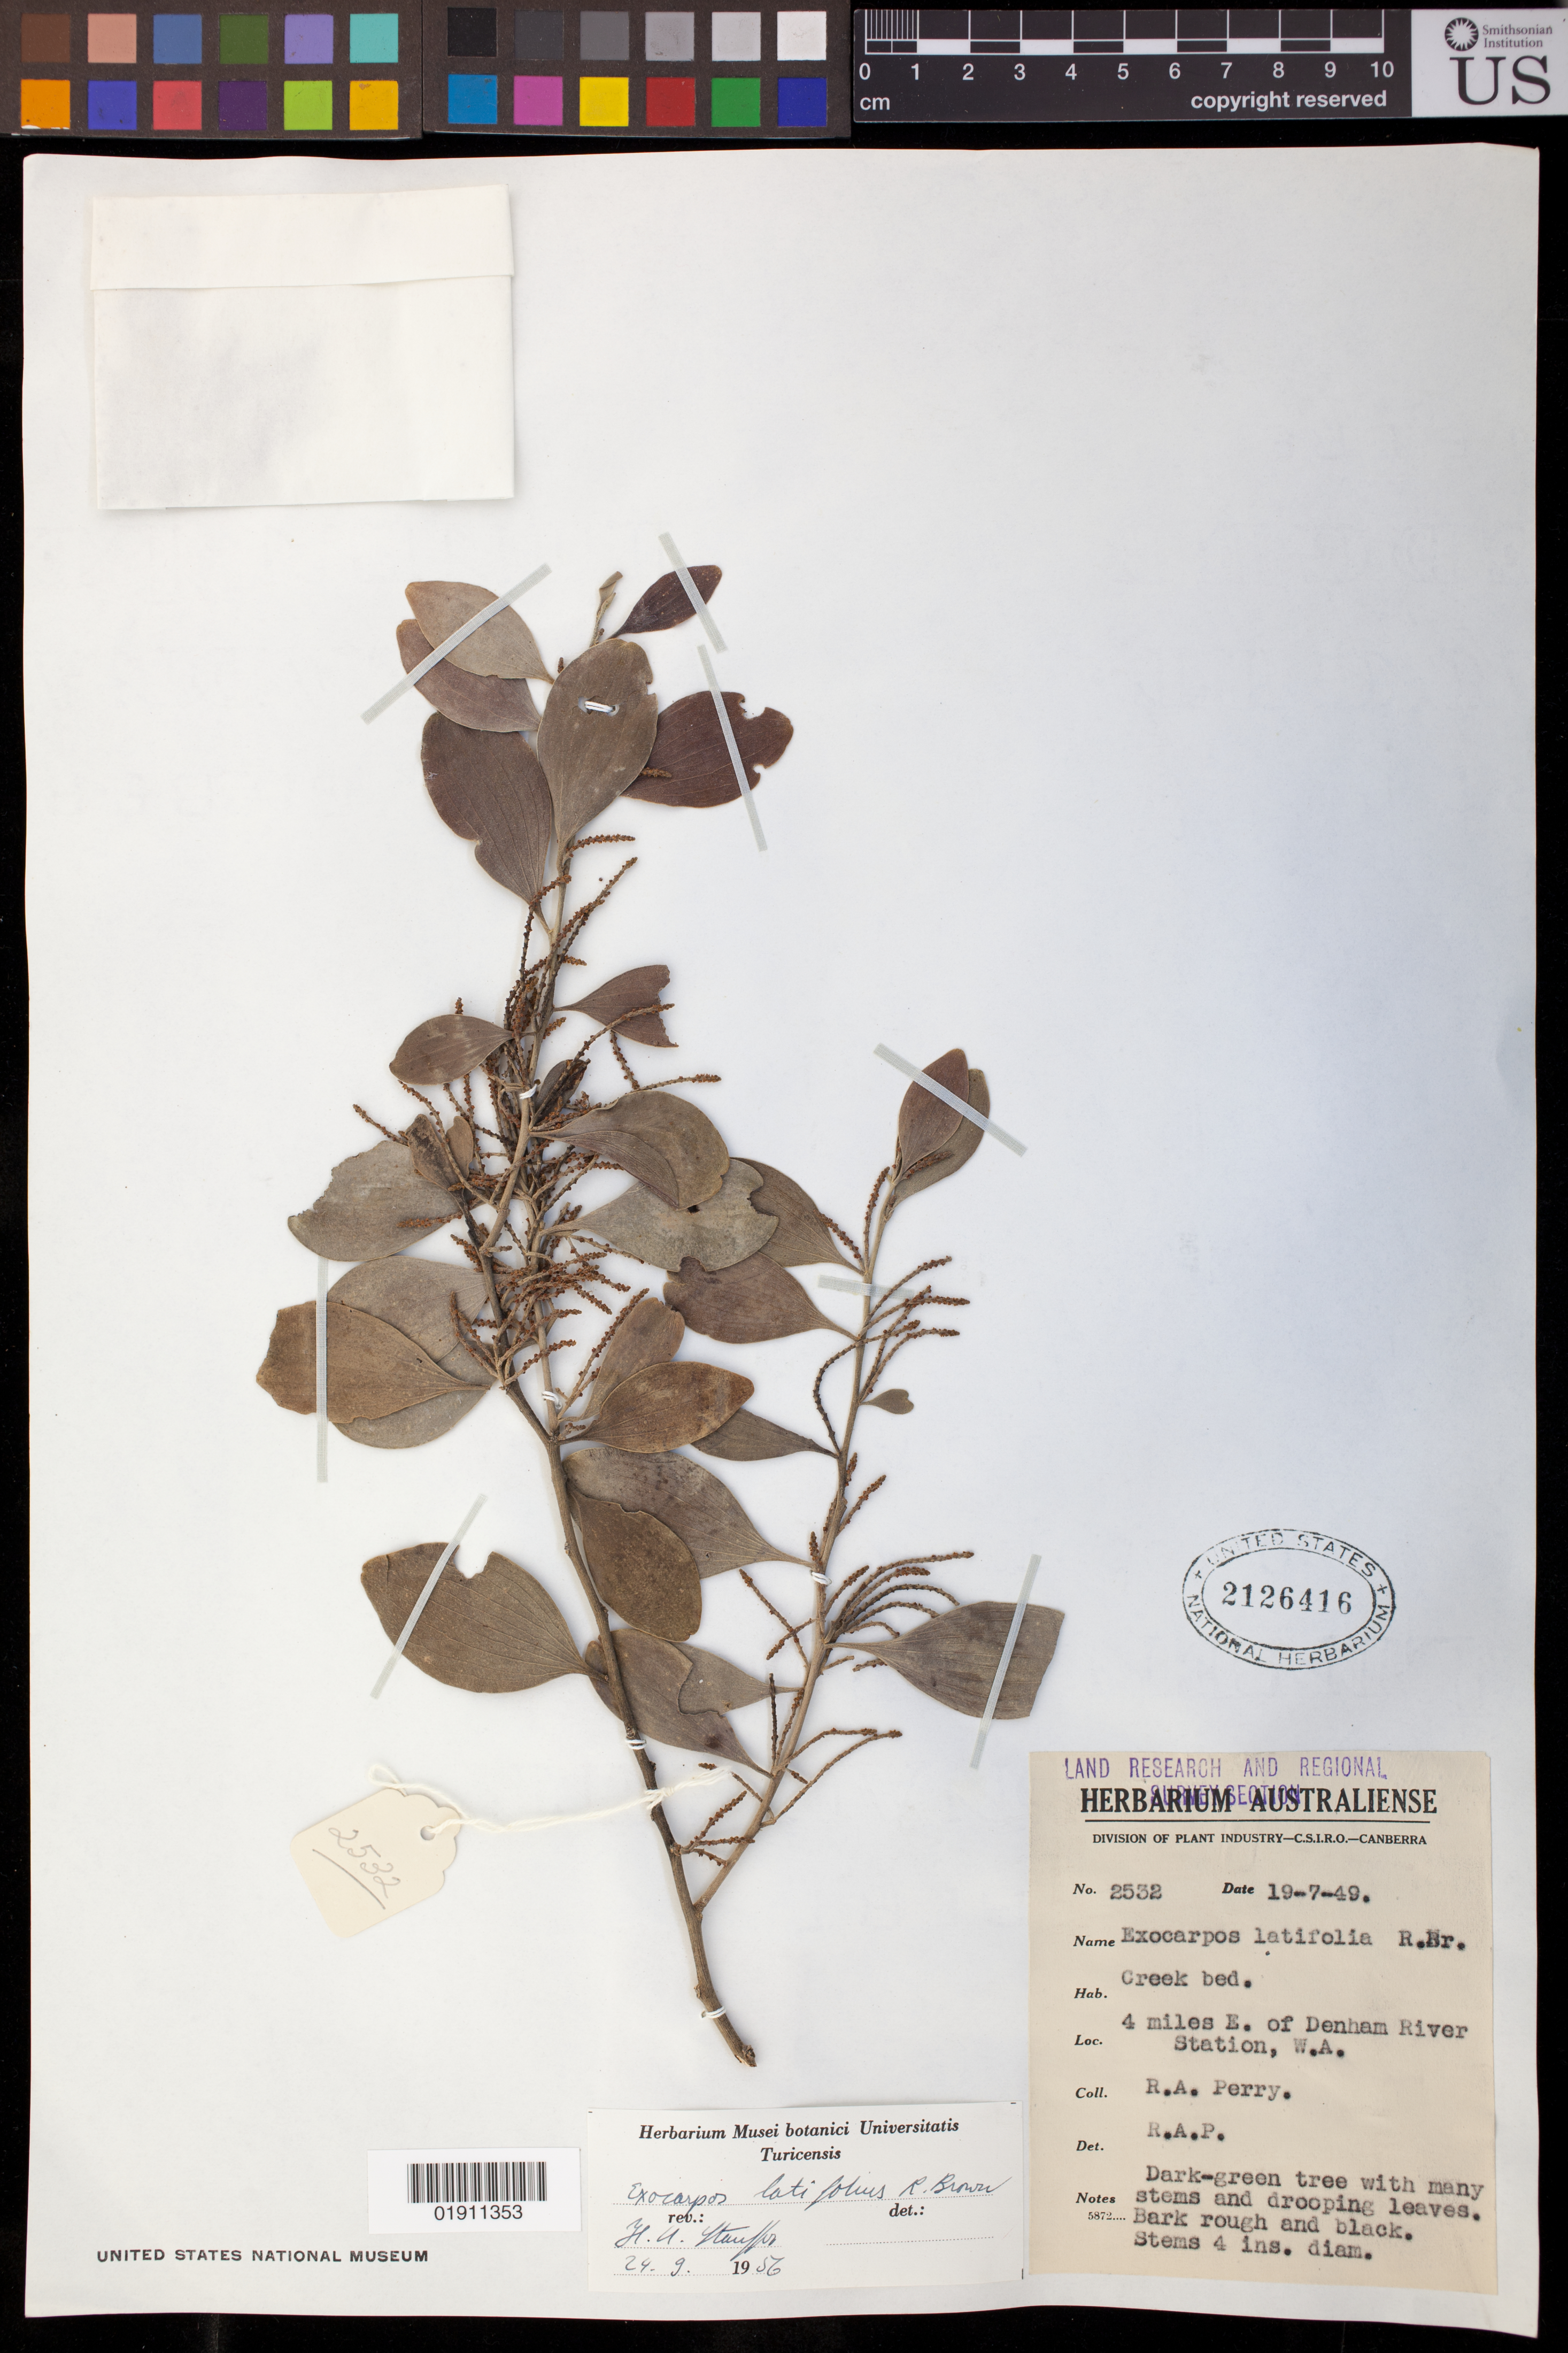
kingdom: Plantae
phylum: Tracheophyta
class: Magnoliopsida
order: Santalales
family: Santalaceae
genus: Exocarpos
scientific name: Exocarpos latifolius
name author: R. Br.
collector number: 2532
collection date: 1949-07-19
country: Australia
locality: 4 miles E. of Denham River Station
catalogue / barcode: US 2126416